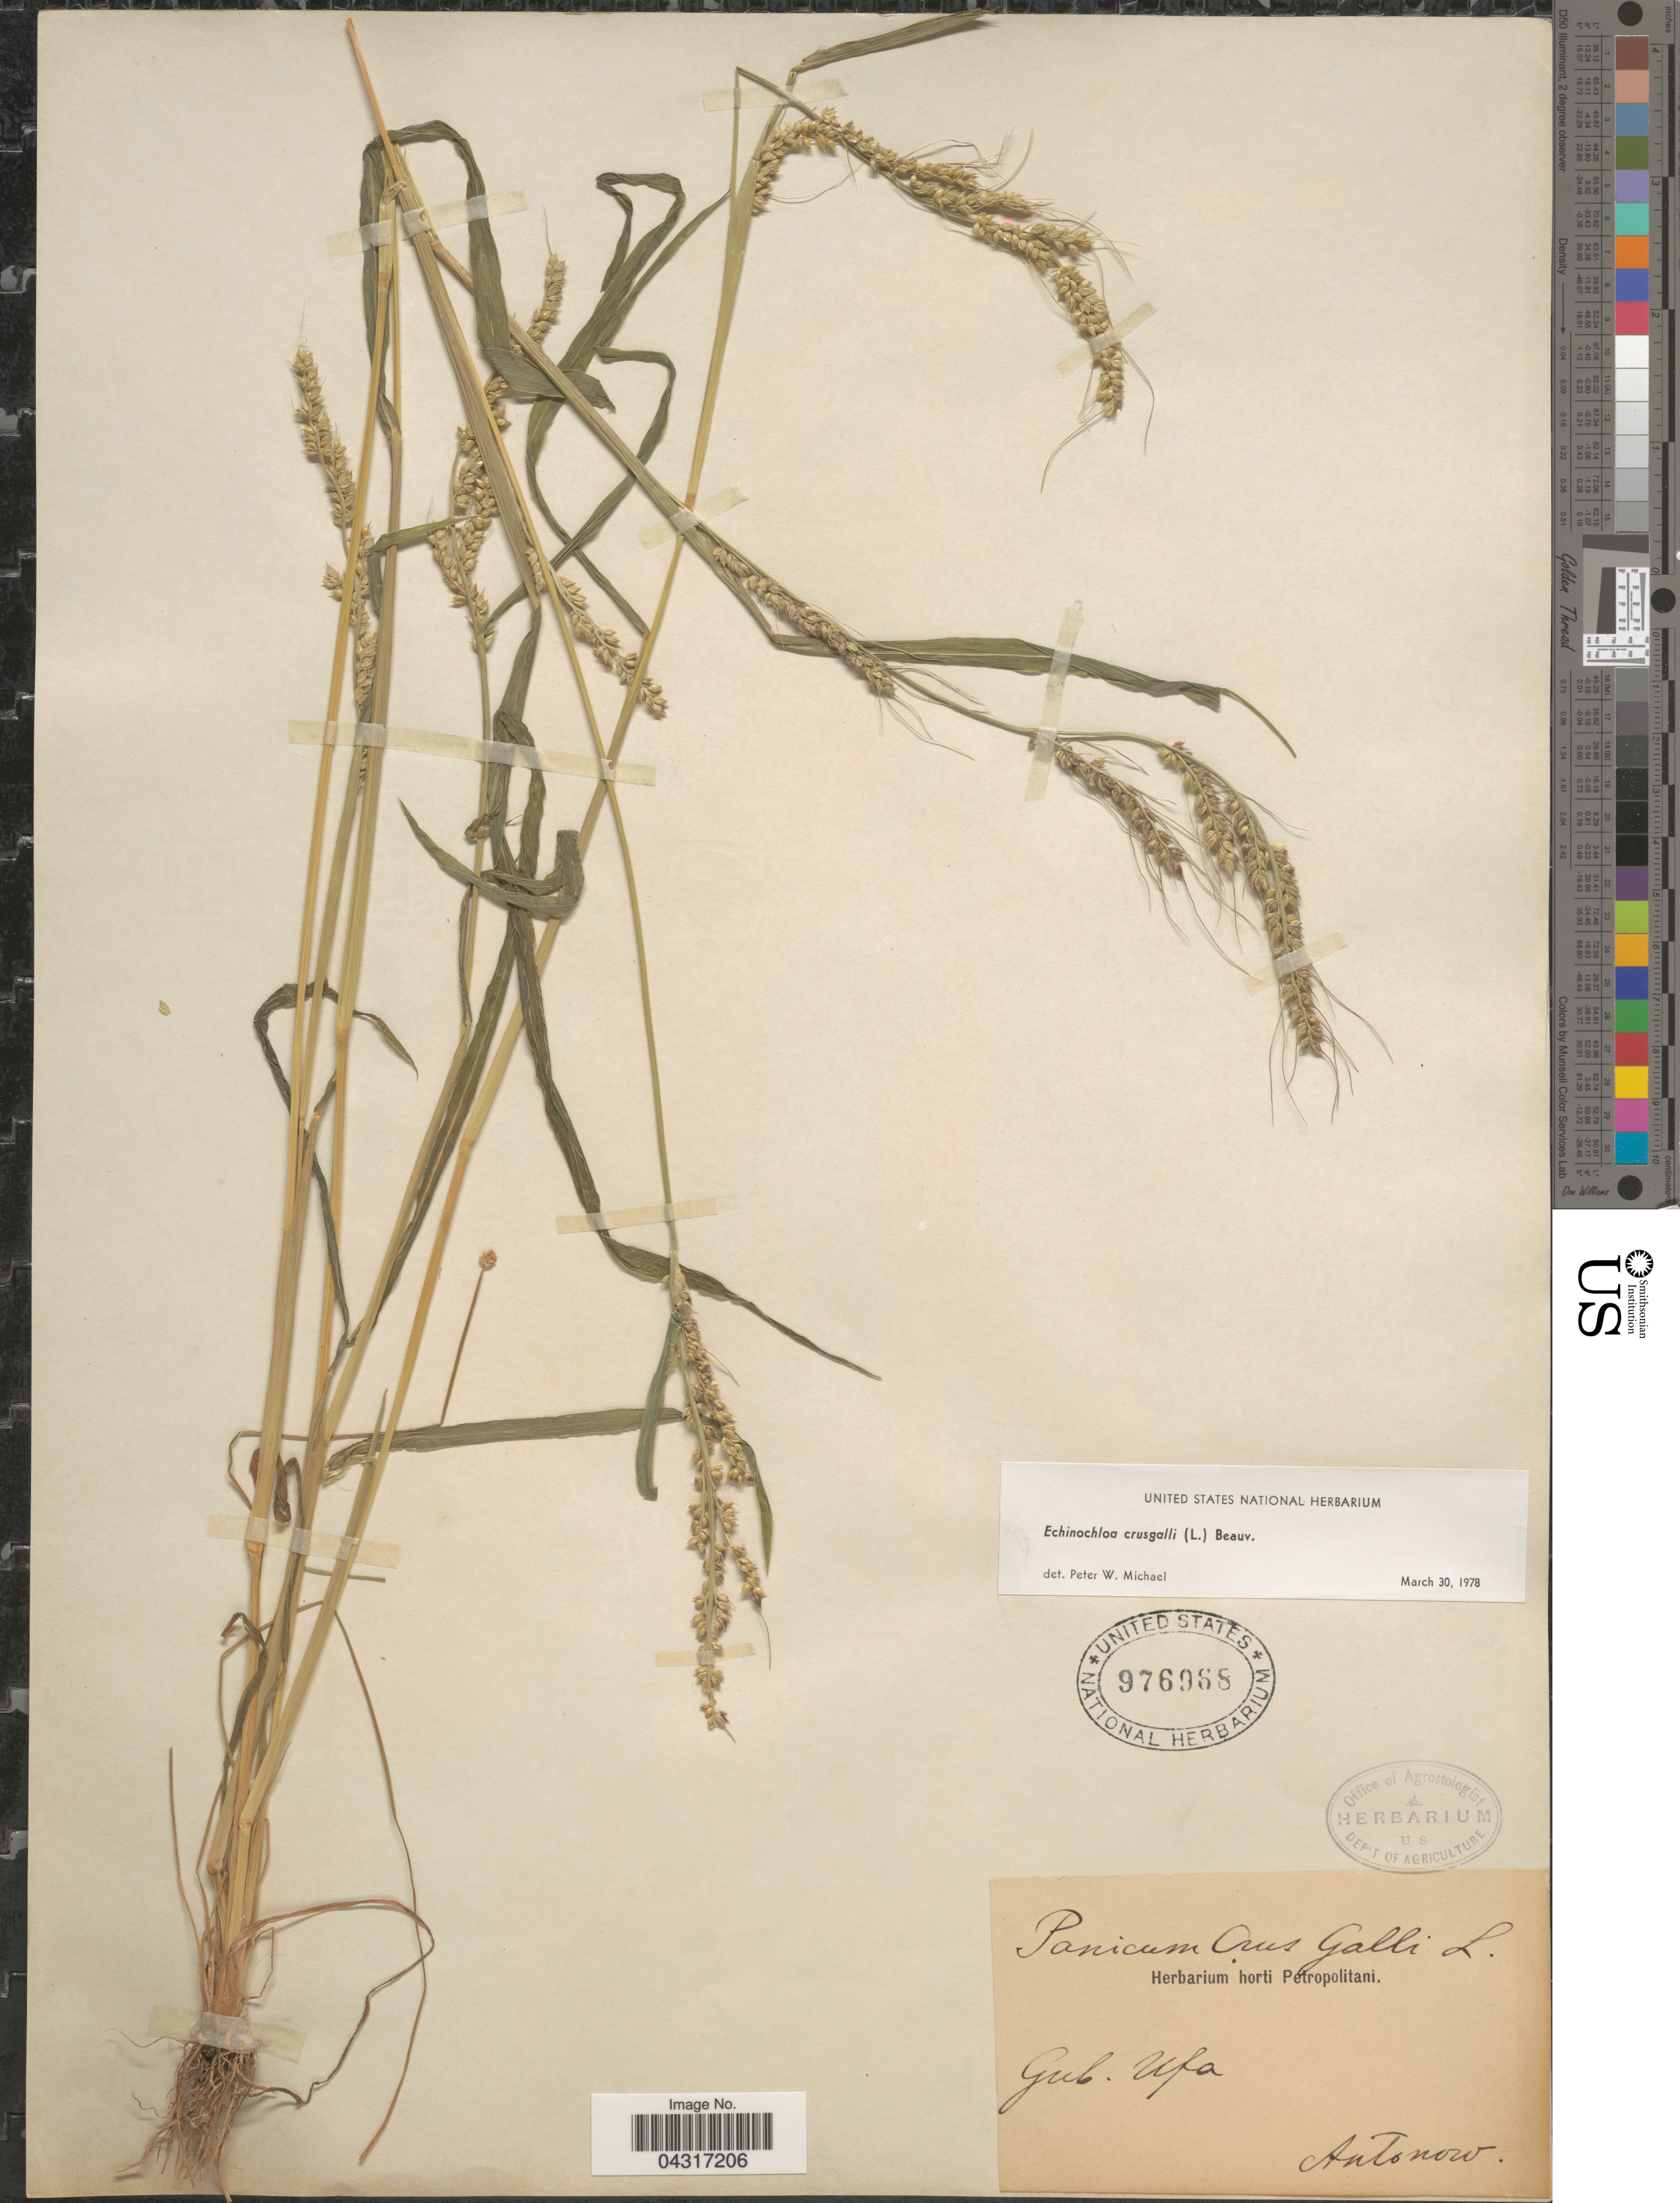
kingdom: Plantae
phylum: Tracheophyta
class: Liliopsida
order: Poales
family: Poaceae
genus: Echinochloa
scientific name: Echinochloa crus-galli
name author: (L.) P. Beauv.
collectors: Antonow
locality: Gub. Ufa.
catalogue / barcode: US 976968